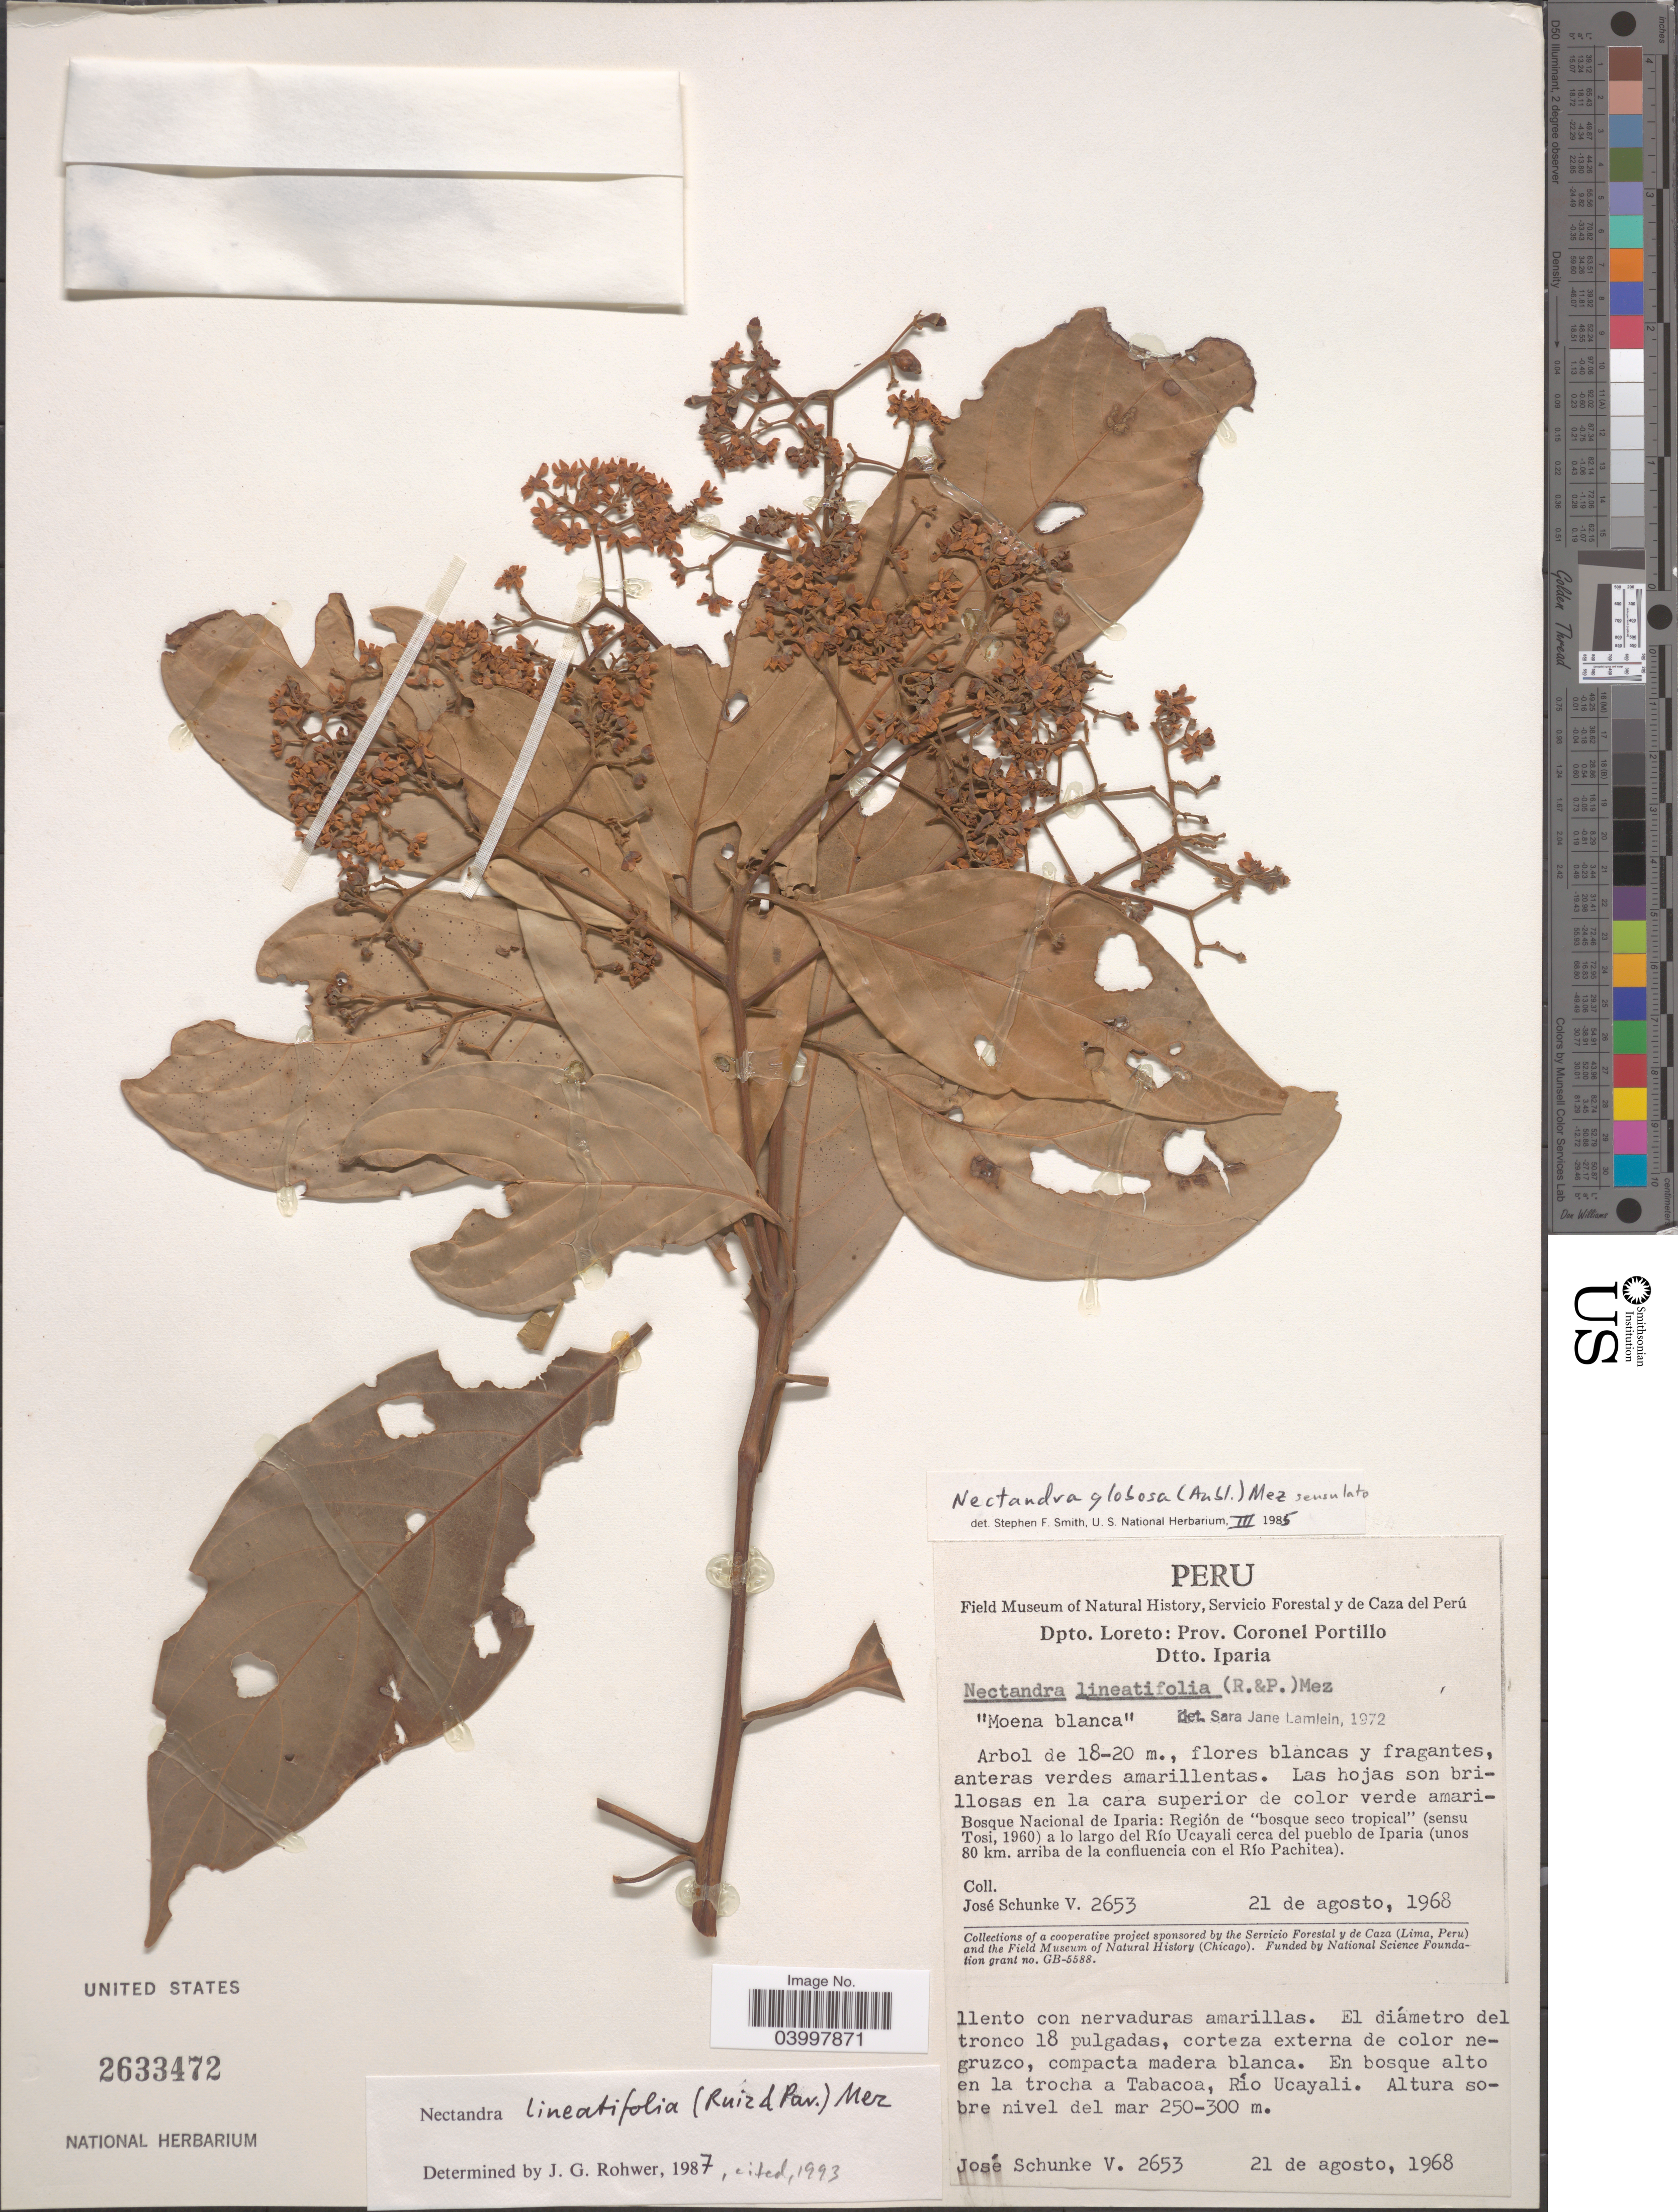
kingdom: Plantae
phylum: Tracheophyta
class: Magnoliopsida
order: Laurales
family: Lauraceae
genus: Nectandra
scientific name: Nectandra lineatifolia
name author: Mez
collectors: J. Schunke Vigo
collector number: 2653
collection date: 1968-08-21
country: Peru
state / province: Loreto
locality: Dpto. Loreto: Prov. Coronel Portillo. Dtto. Iparia. Bosque Nacional de Iparia: Región de "bosque seco tropical" (Sensu Tosi, 1960) a lo largo del Río Ucayali cerca del pueblo de Iparia (unos 80 km. arriba de la confluencia con el Río Pachitea). En bosque alto en la trocha a Tabacoa, Río Ucayali.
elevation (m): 250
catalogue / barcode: US 2633472